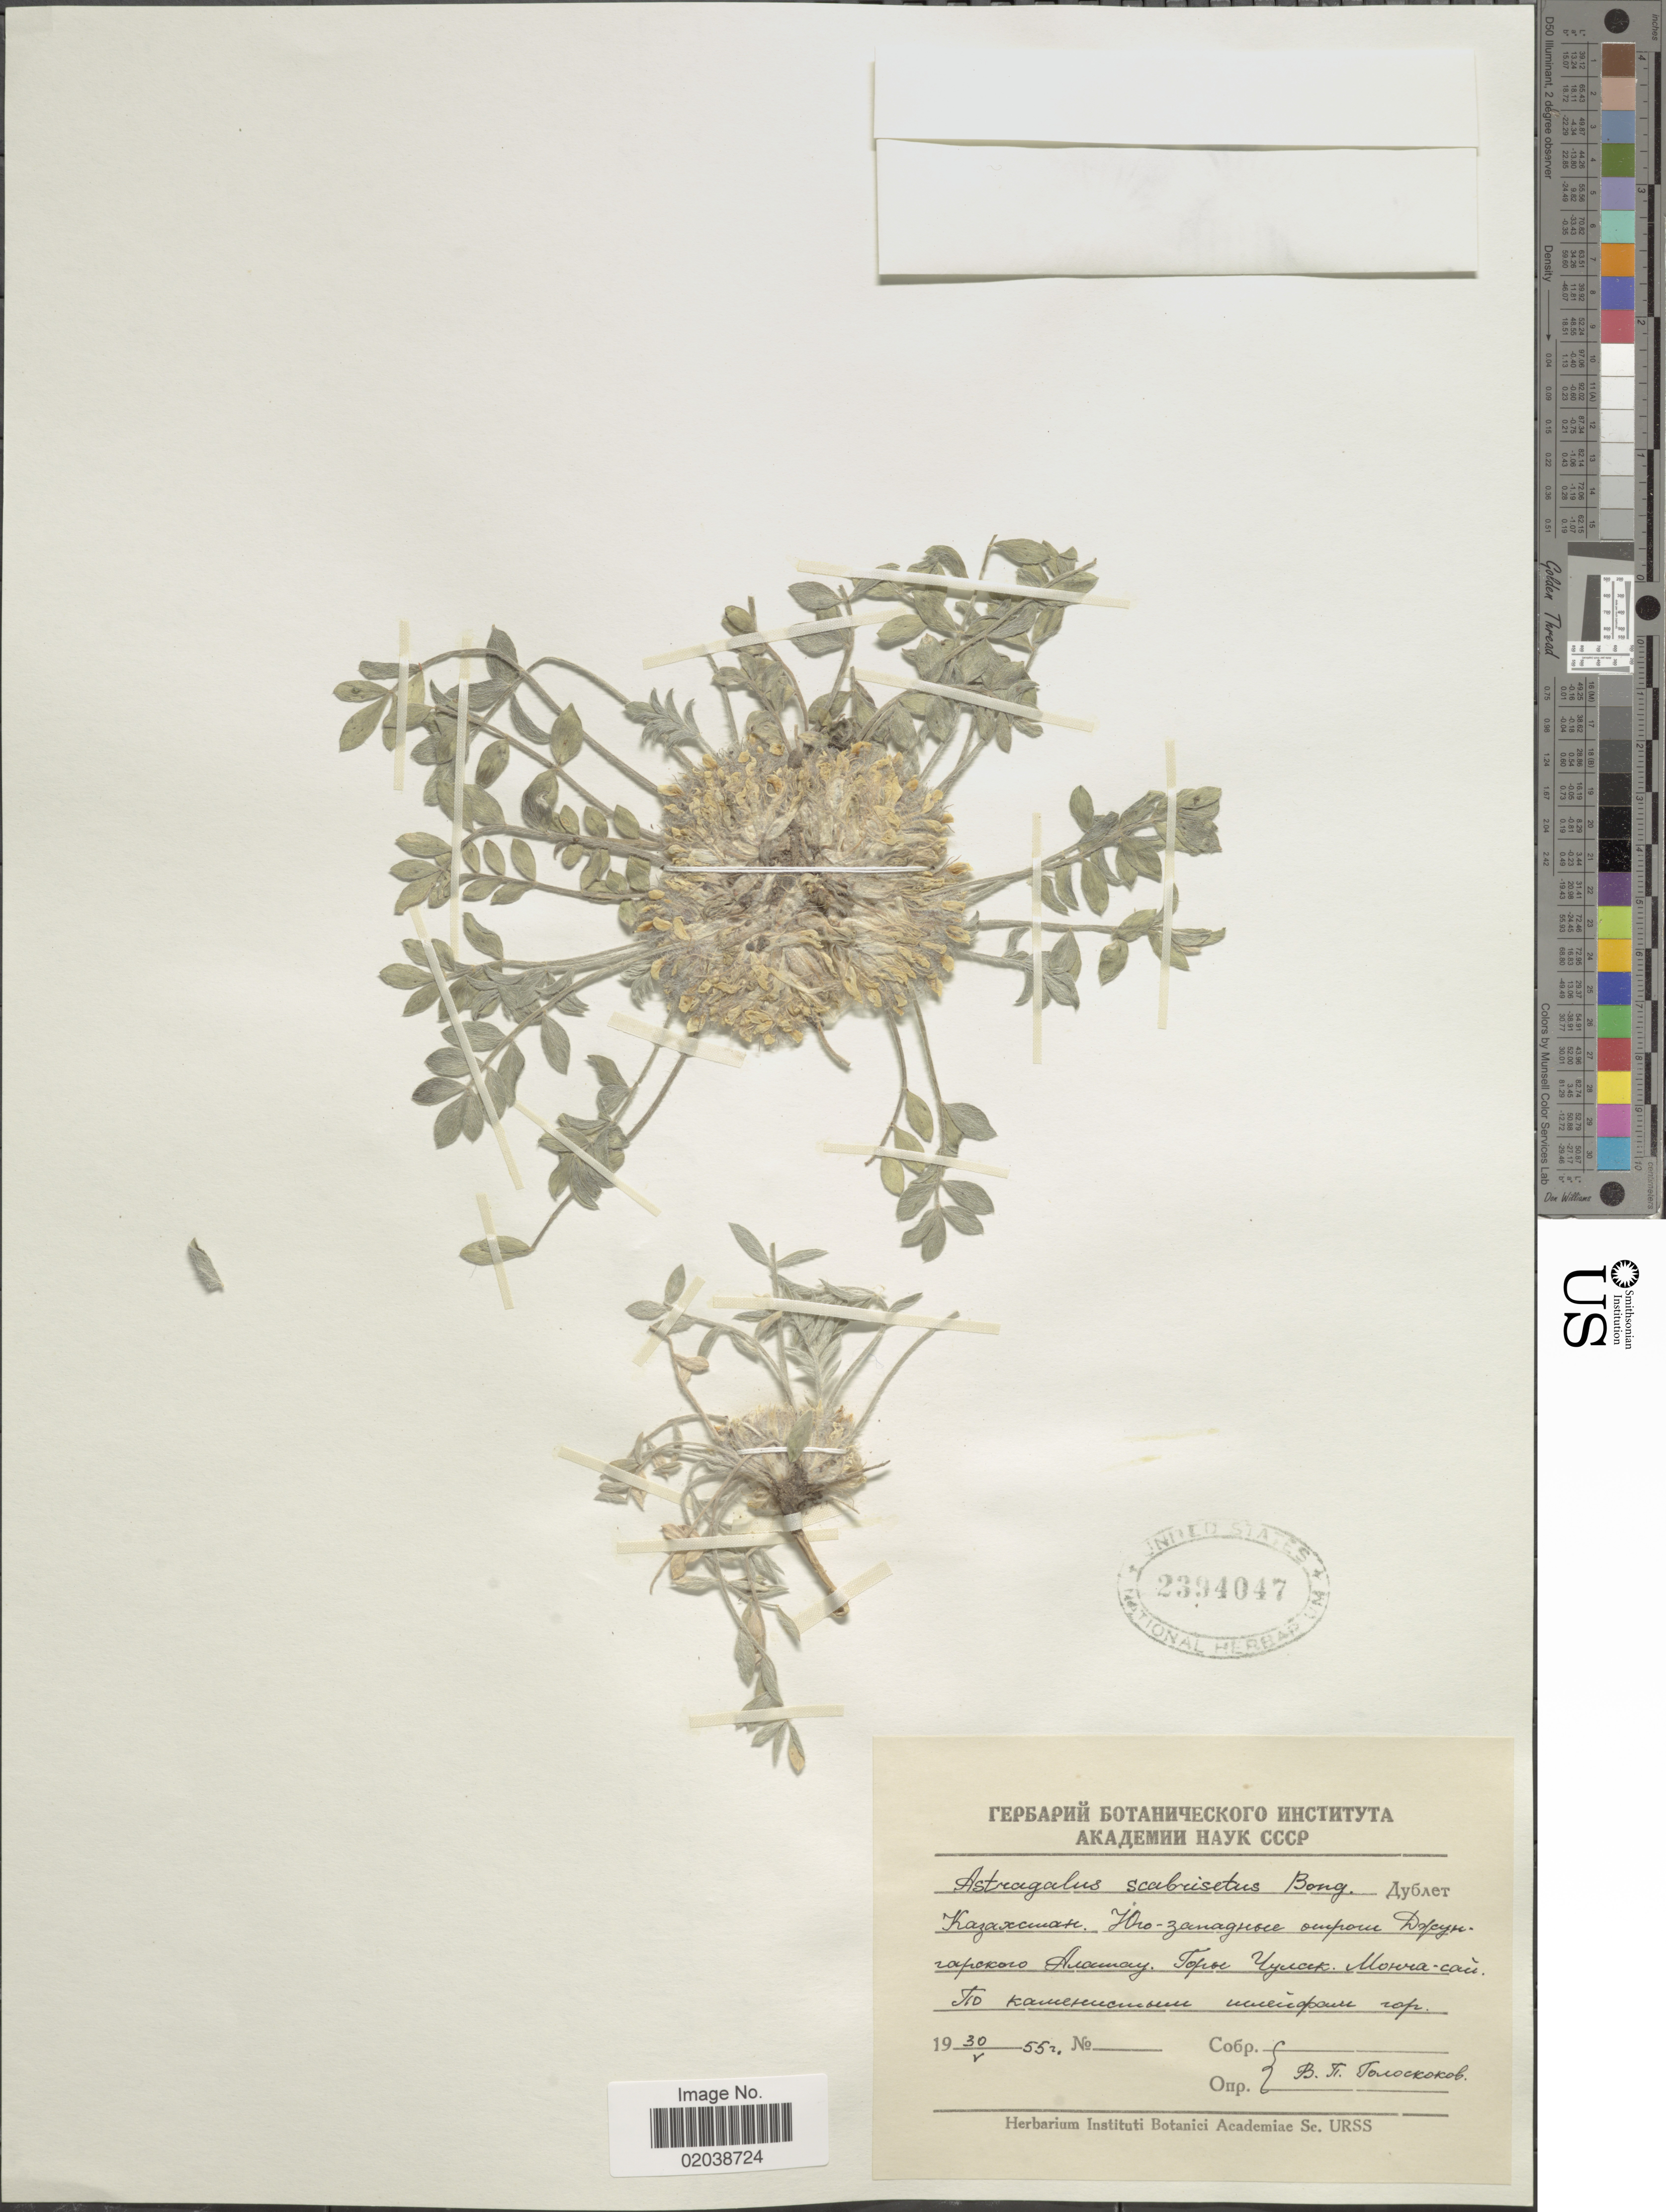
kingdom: Plantae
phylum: Tracheophyta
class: Magnoliopsida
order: Fabales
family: Fabaceae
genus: Astragalus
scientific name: Astragalus scabrisetus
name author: Bong.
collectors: V. P. Goloskokov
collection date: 1955-05-30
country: Kazakhstan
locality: SW of Dzungarian Alatau, Mountains Chulak and Manshacay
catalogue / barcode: US 2394047